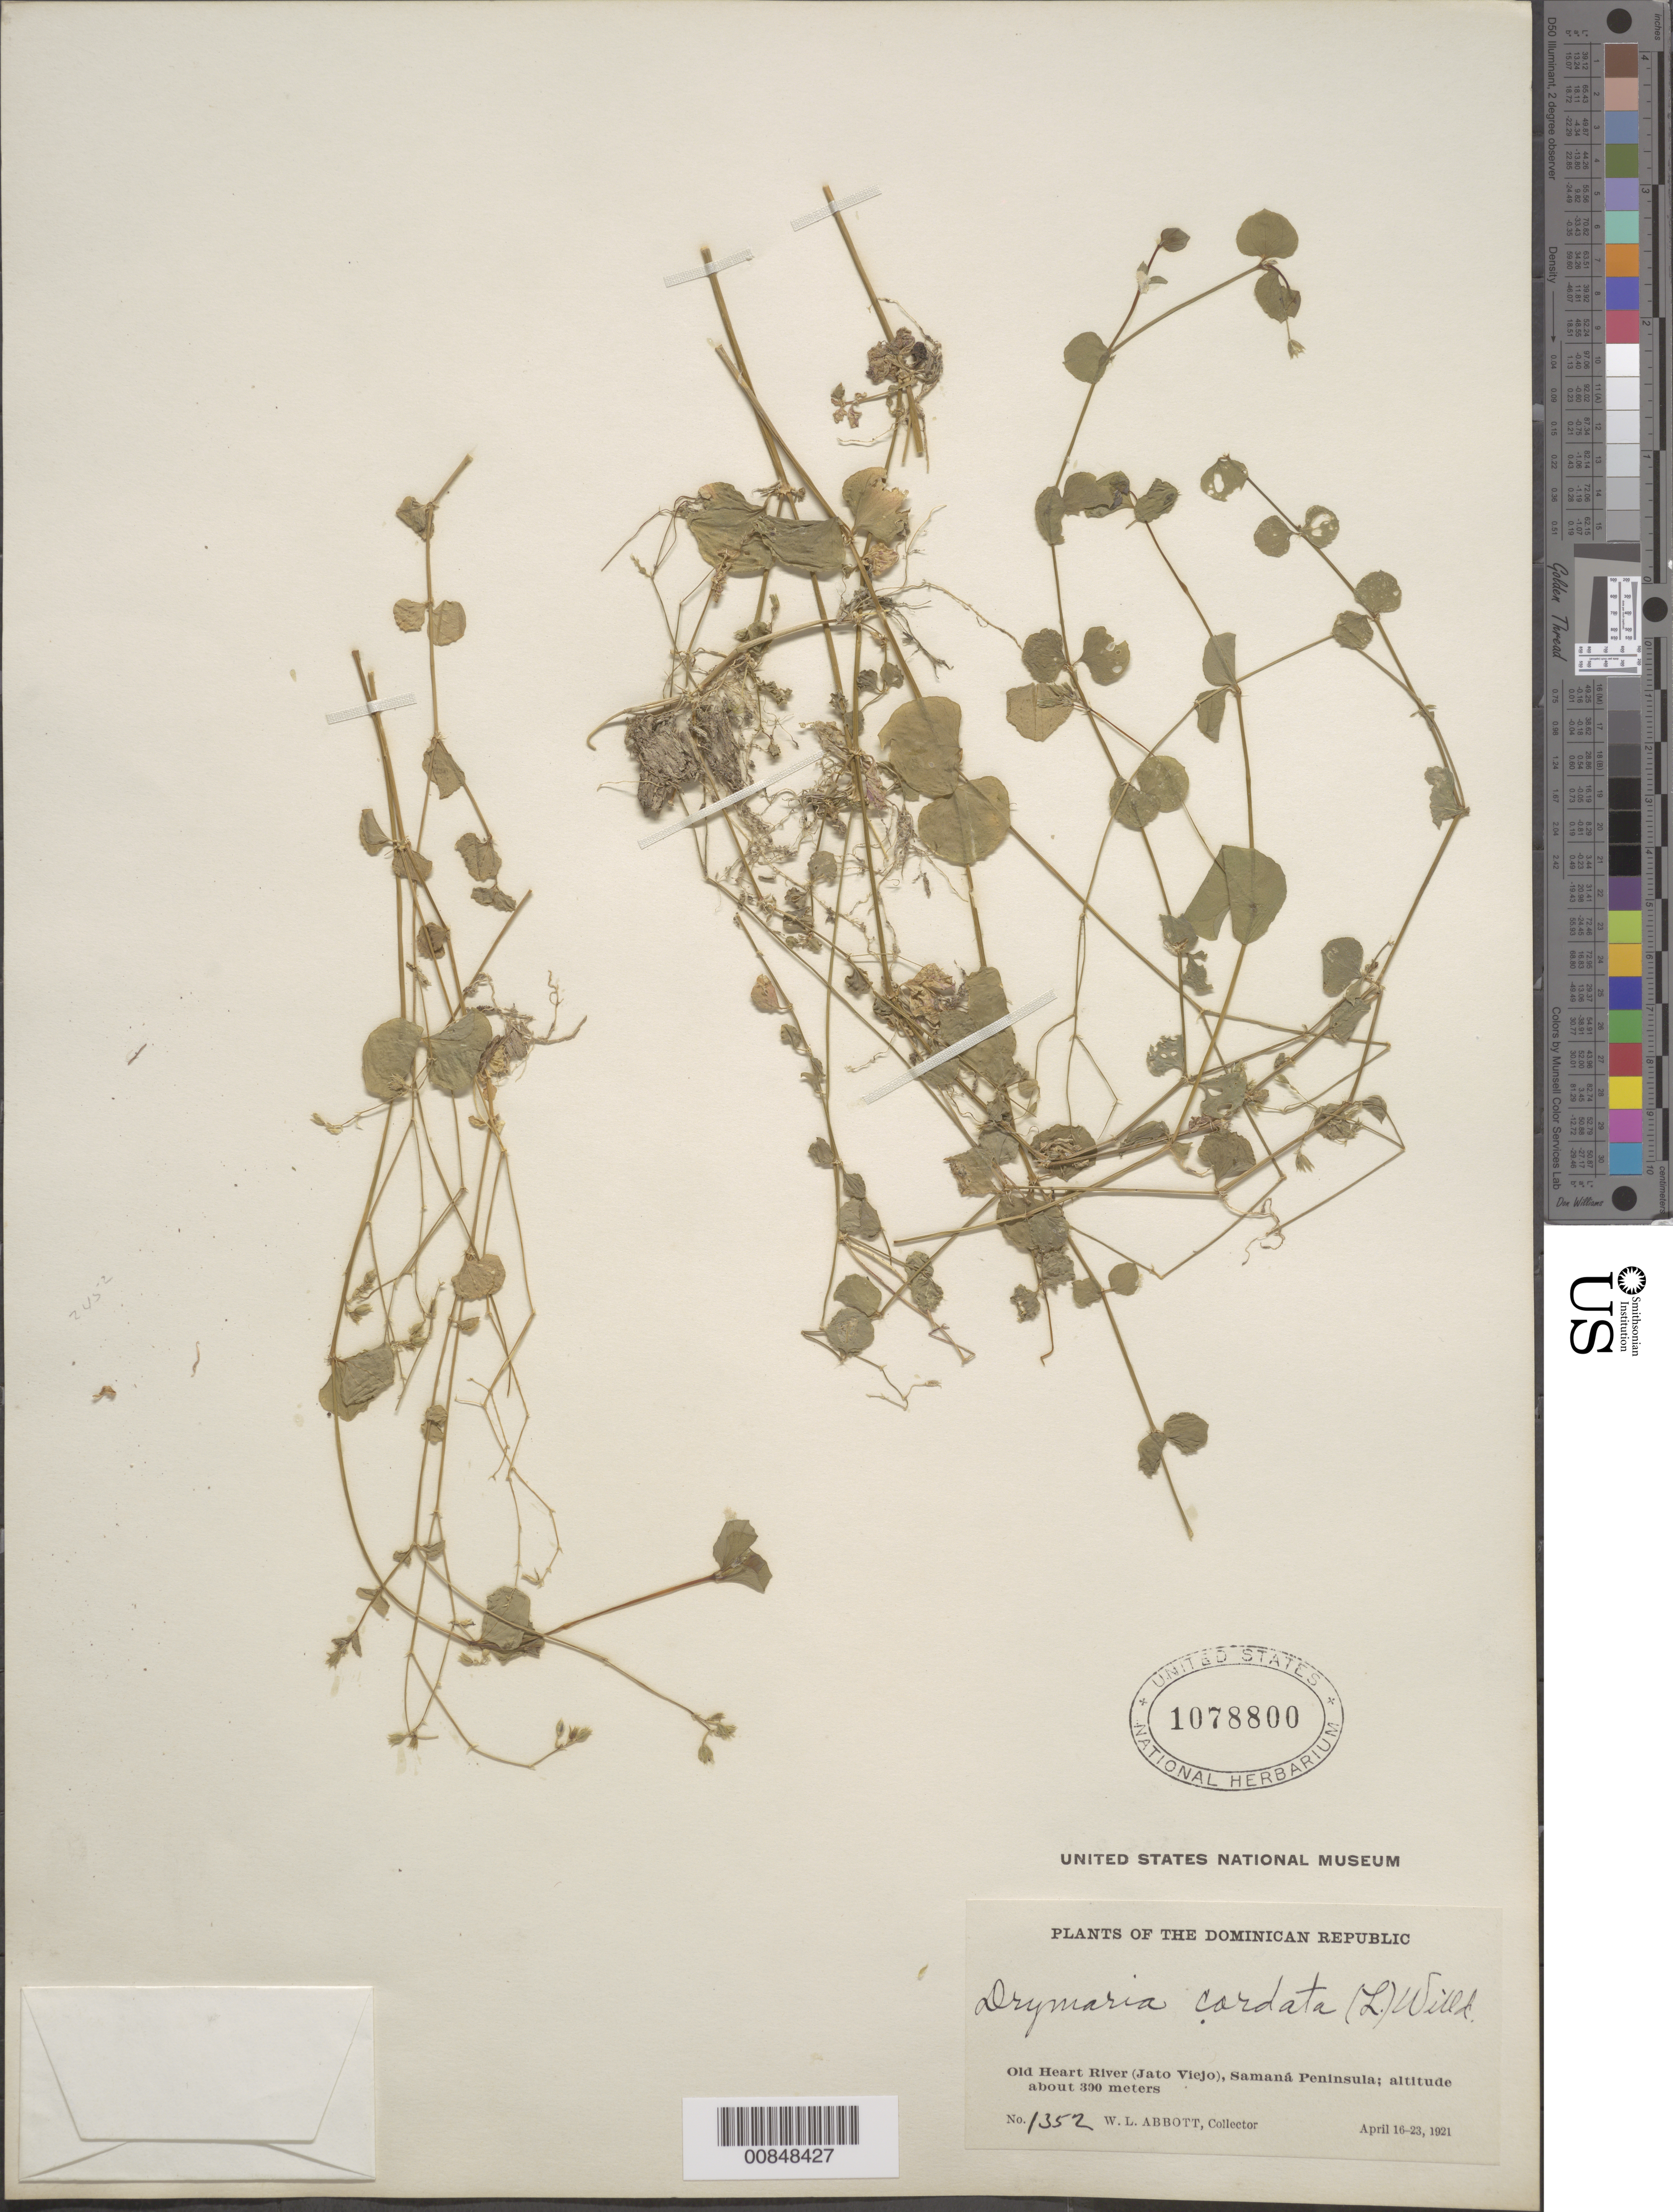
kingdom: Plantae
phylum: Tracheophyta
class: Magnoliopsida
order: Caryophyllales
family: Caryophyllaceae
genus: Drymaria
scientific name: Drymaria cordata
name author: (L.) Willd. ex Schult.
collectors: W. L. Abbott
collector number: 1352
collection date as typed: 16 Apr 1921 to 23 Apr 1921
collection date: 1921-04-16/1921-04-23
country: Dominican Republic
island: Hispaniola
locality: Old Heart River (Jato Viejo), Samaná Peninsula.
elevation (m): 300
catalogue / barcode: US 1078800